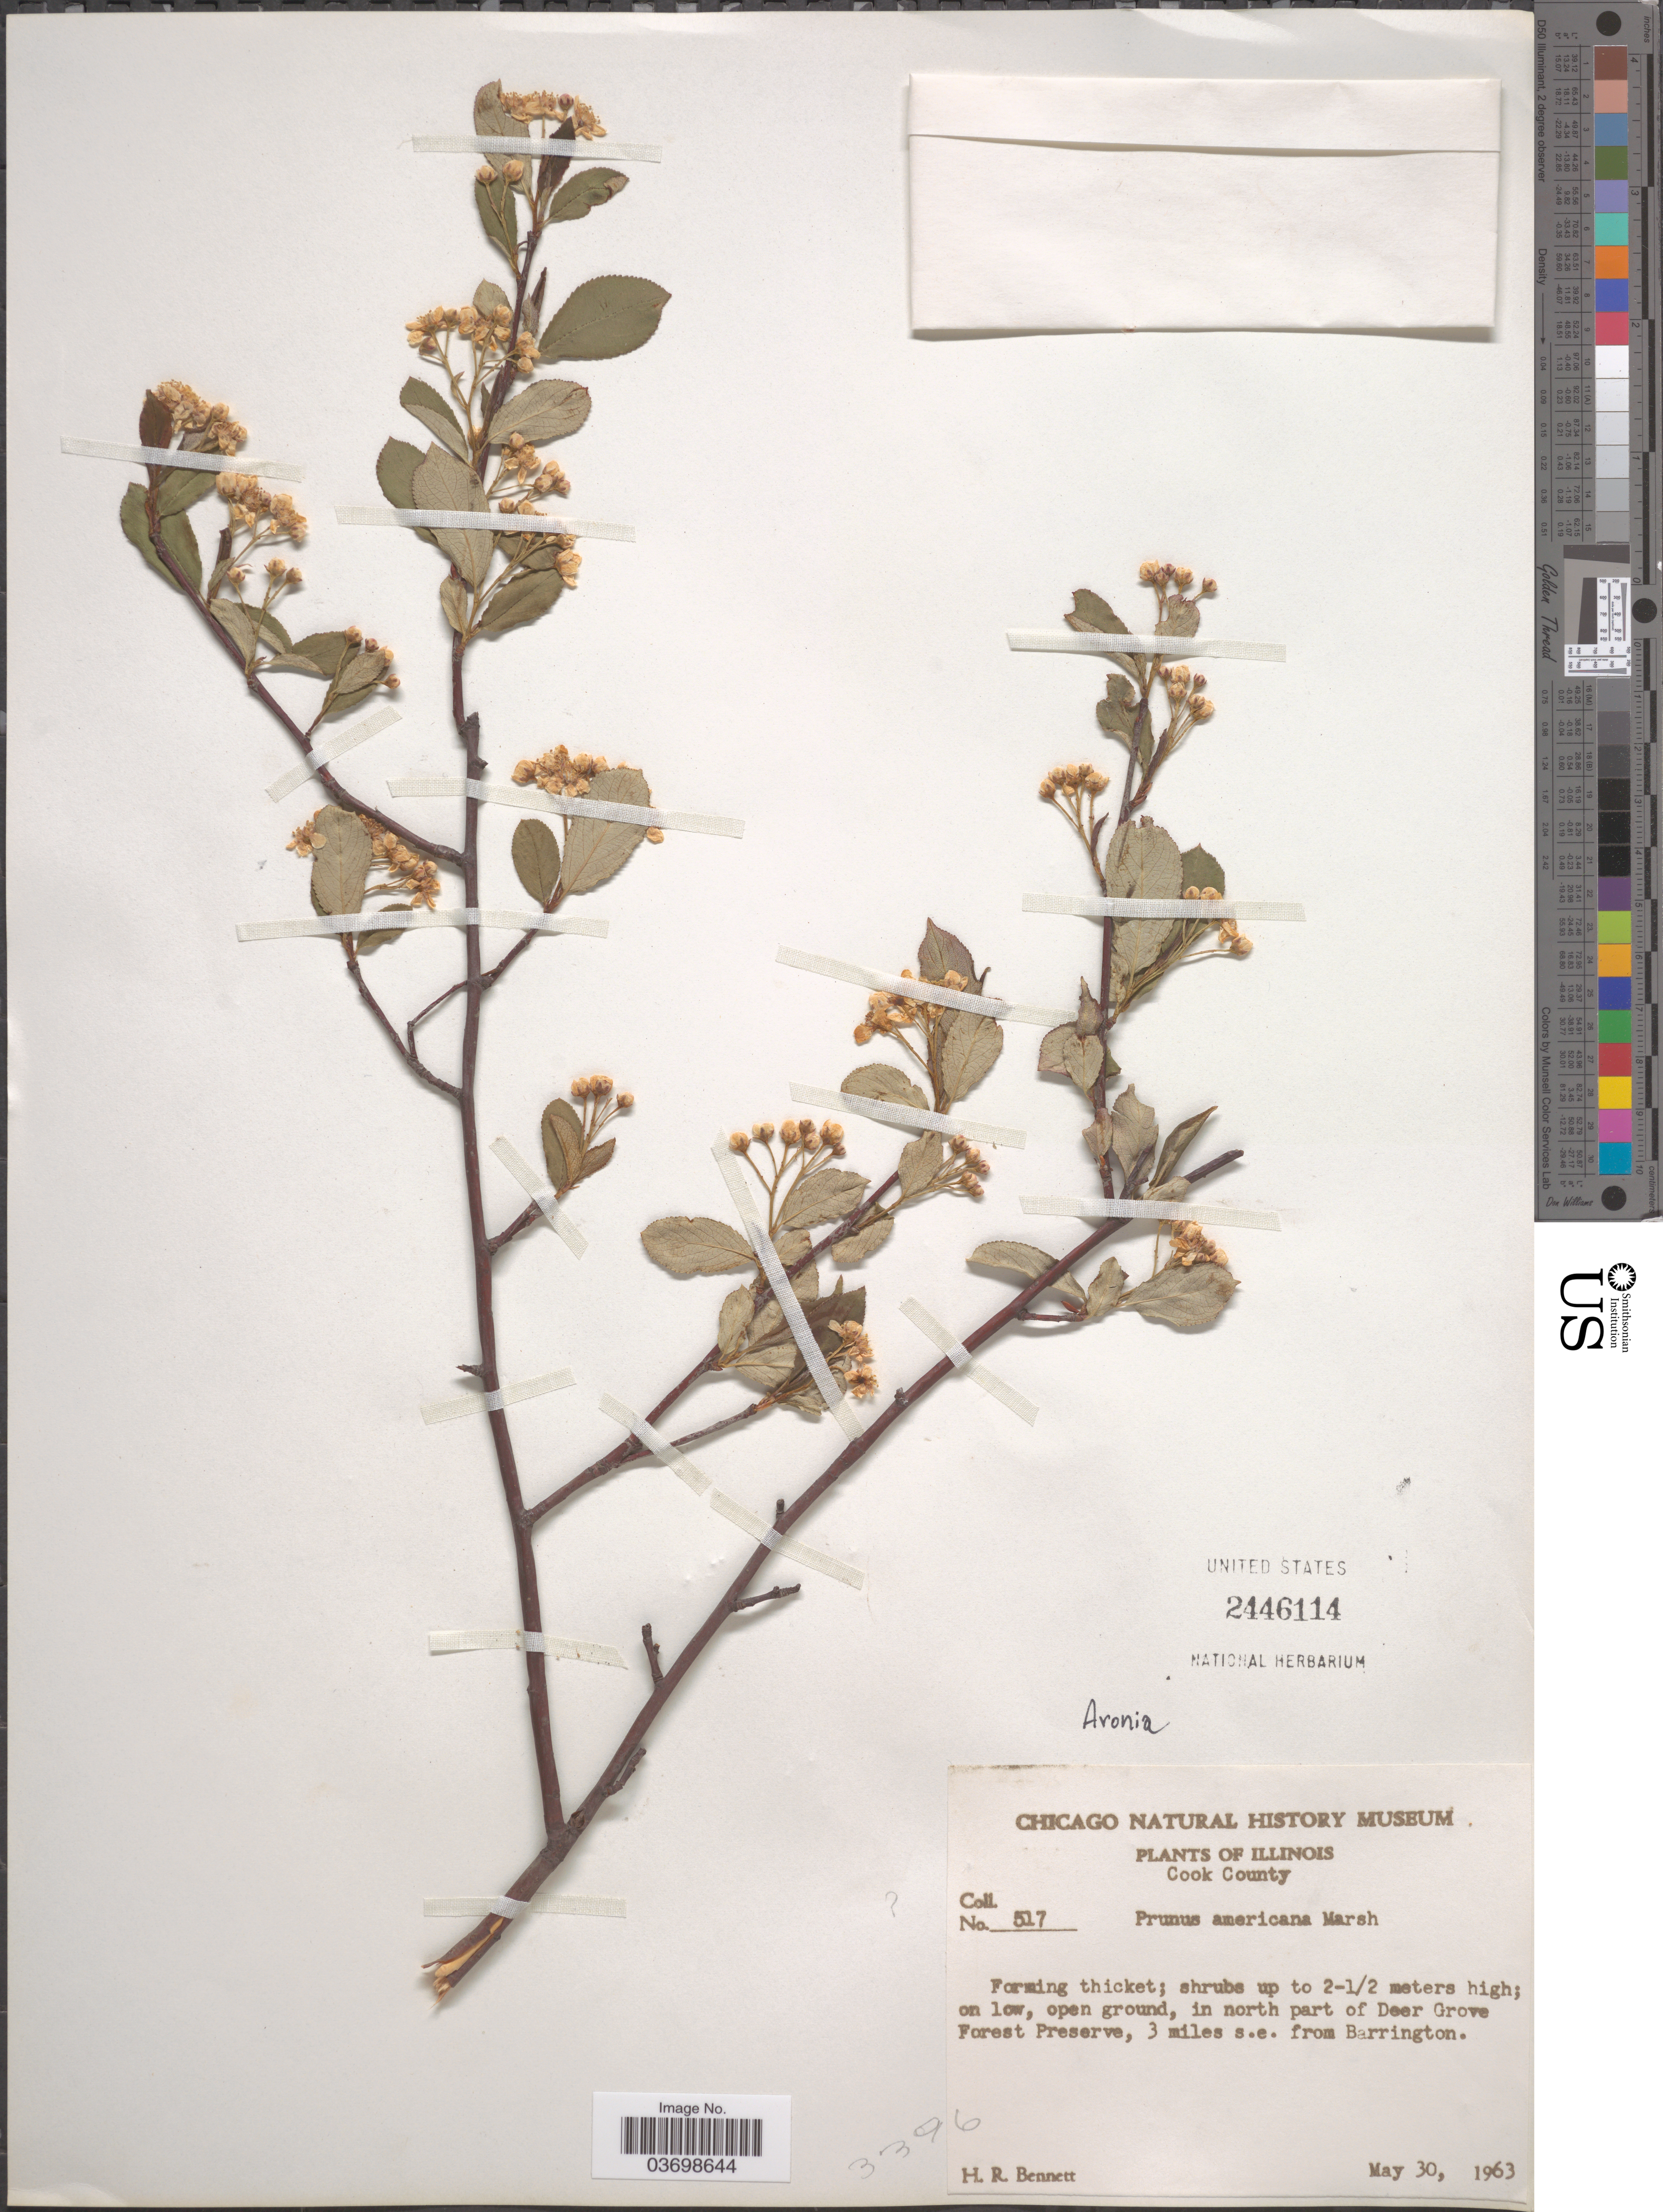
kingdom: Plantae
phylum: Tracheophyta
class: Magnoliopsida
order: Rosales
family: Rosaceae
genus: Aronia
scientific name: Aronia melanocarpa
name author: (Michx.) Elliott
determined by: Strong, M. T., (US), Smithsonian Institution - National Museum of Natural History (UNITED STATES)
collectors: H. R. Bennett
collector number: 517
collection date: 1963-05-30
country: United States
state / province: Illinois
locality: Cook County. In north part of Deer Grove Forest Preserve, 3 miles s.e. from Barrington.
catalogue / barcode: US 2446114